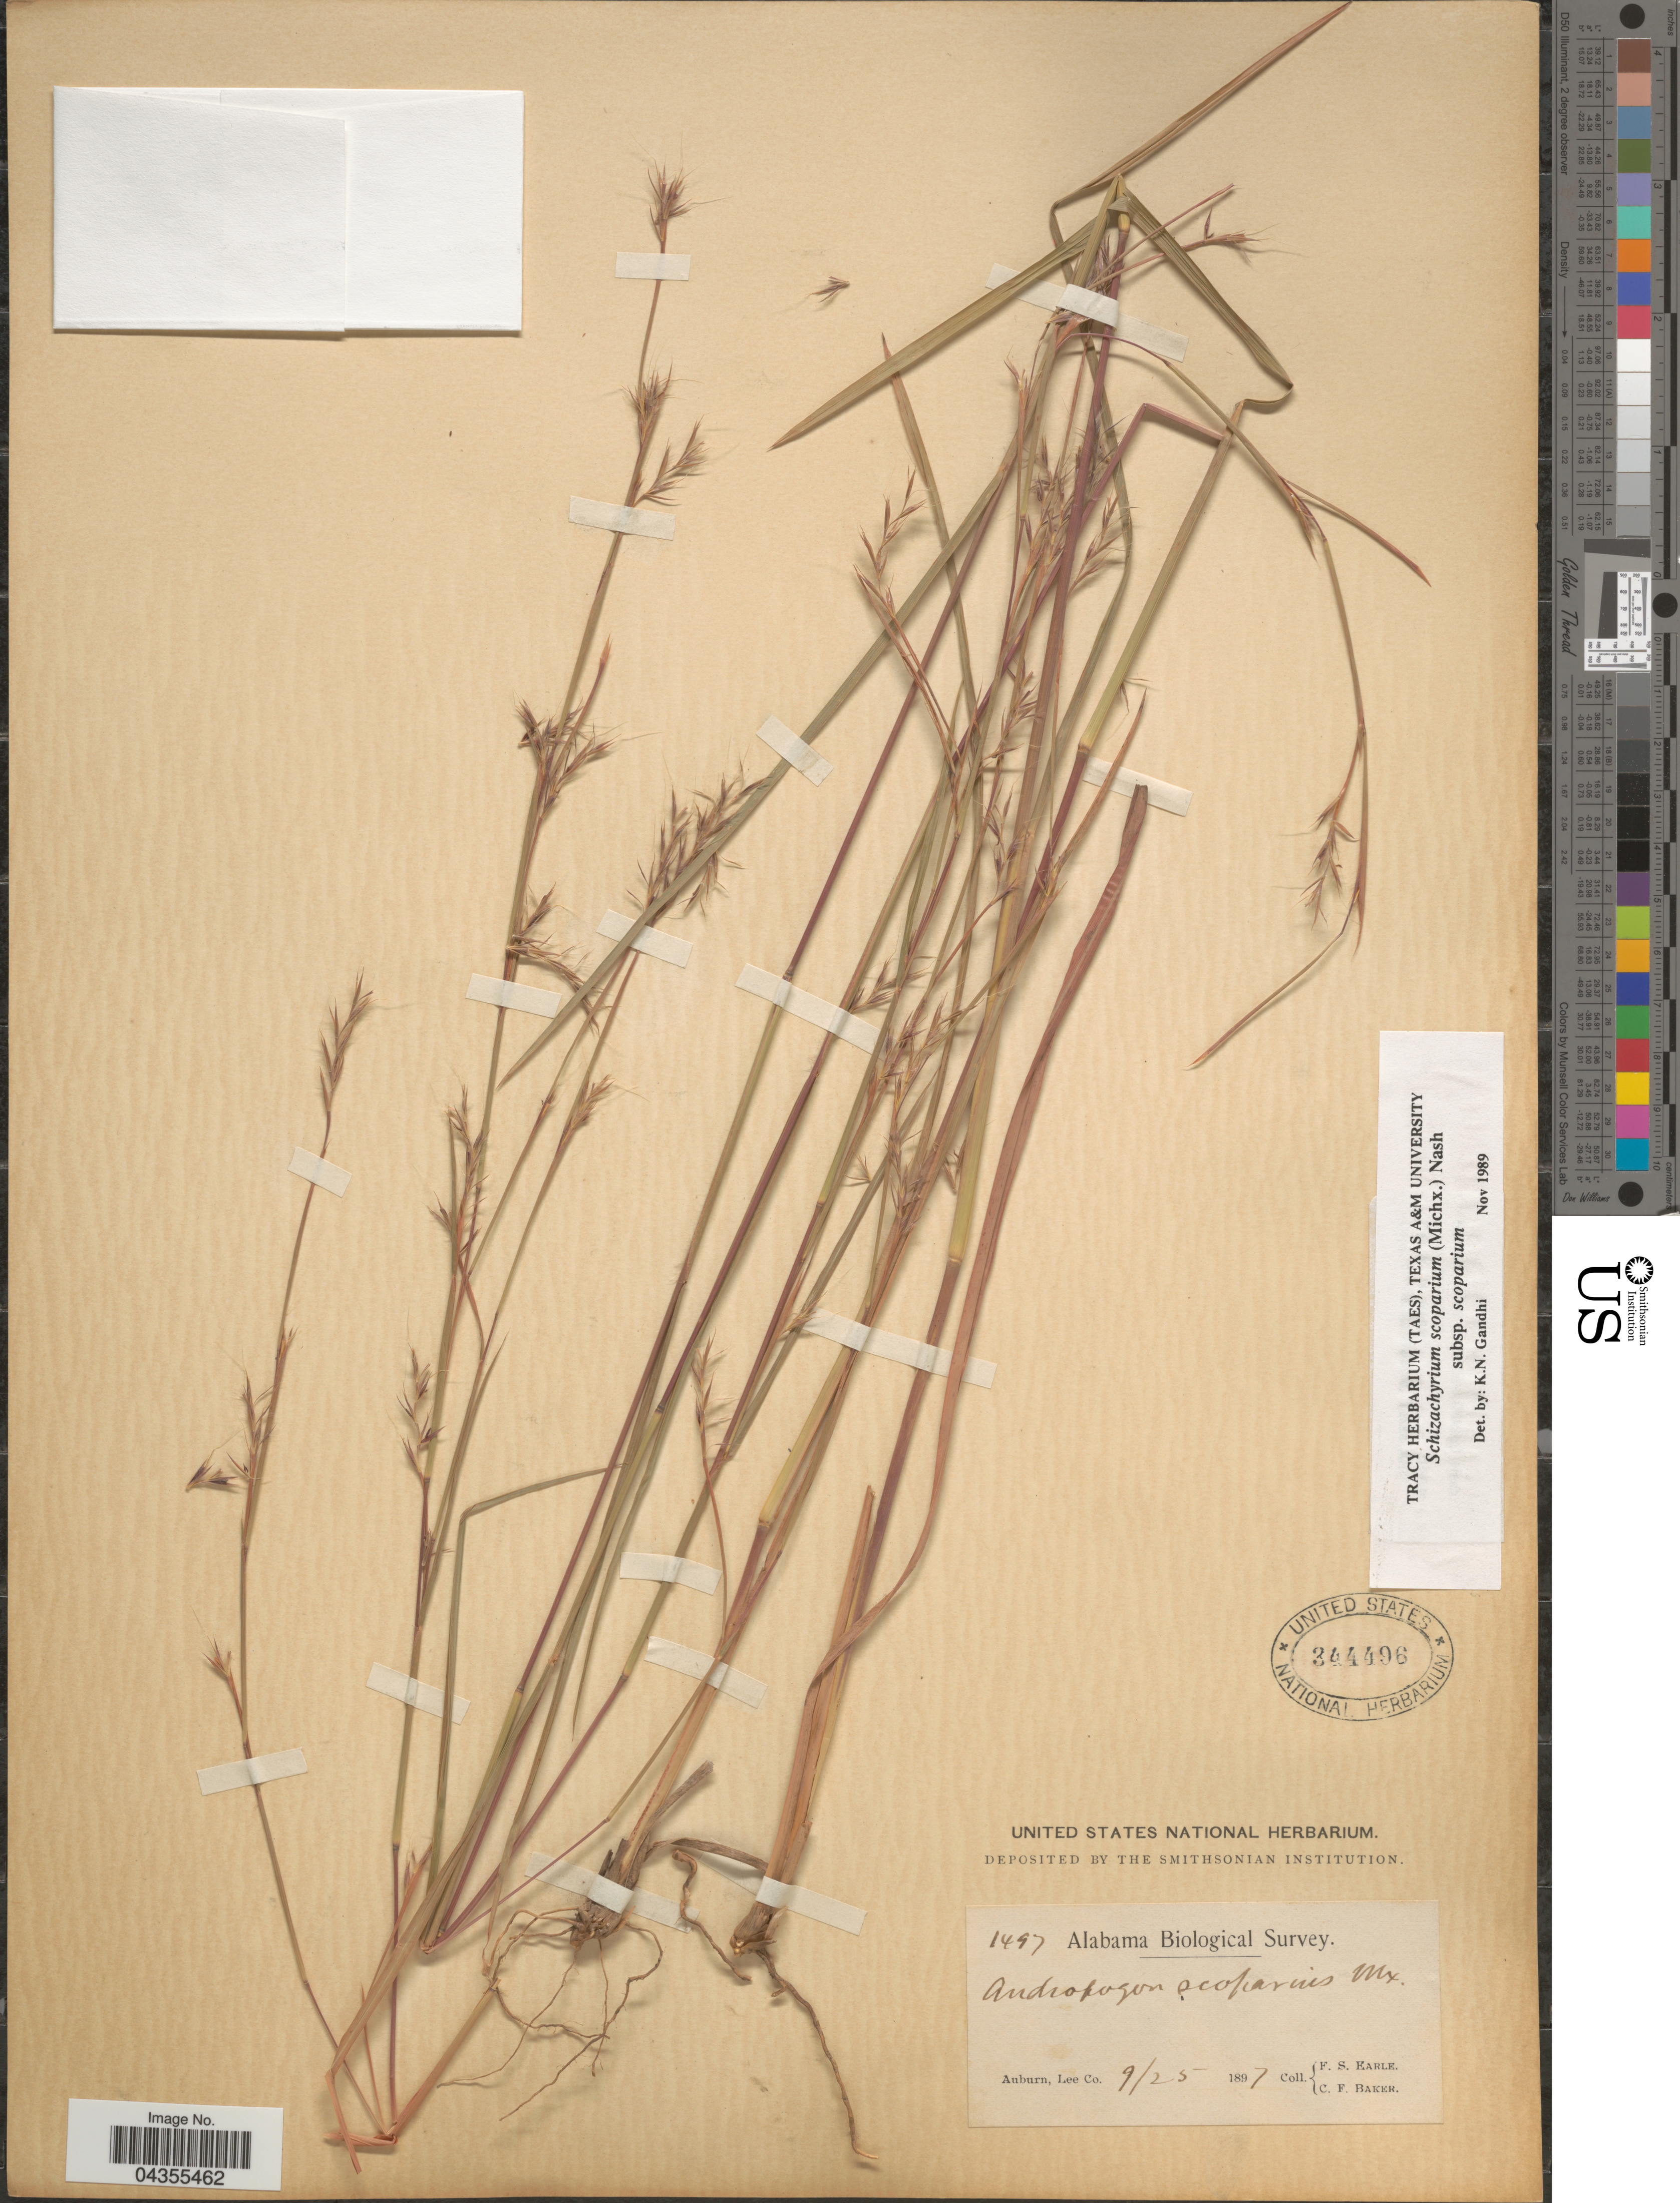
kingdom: Plantae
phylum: Tracheophyta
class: Liliopsida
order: Poales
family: Poaceae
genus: Schizachyrium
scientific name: Schizachyrium scoparium var. scoparium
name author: (Michx.) Nash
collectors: F. S. Earle & C. F. Baker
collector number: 1497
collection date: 1897-09-25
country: United States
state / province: Alabama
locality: Alabama Biological Survey. Auburn, Lee Co.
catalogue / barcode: US 344496